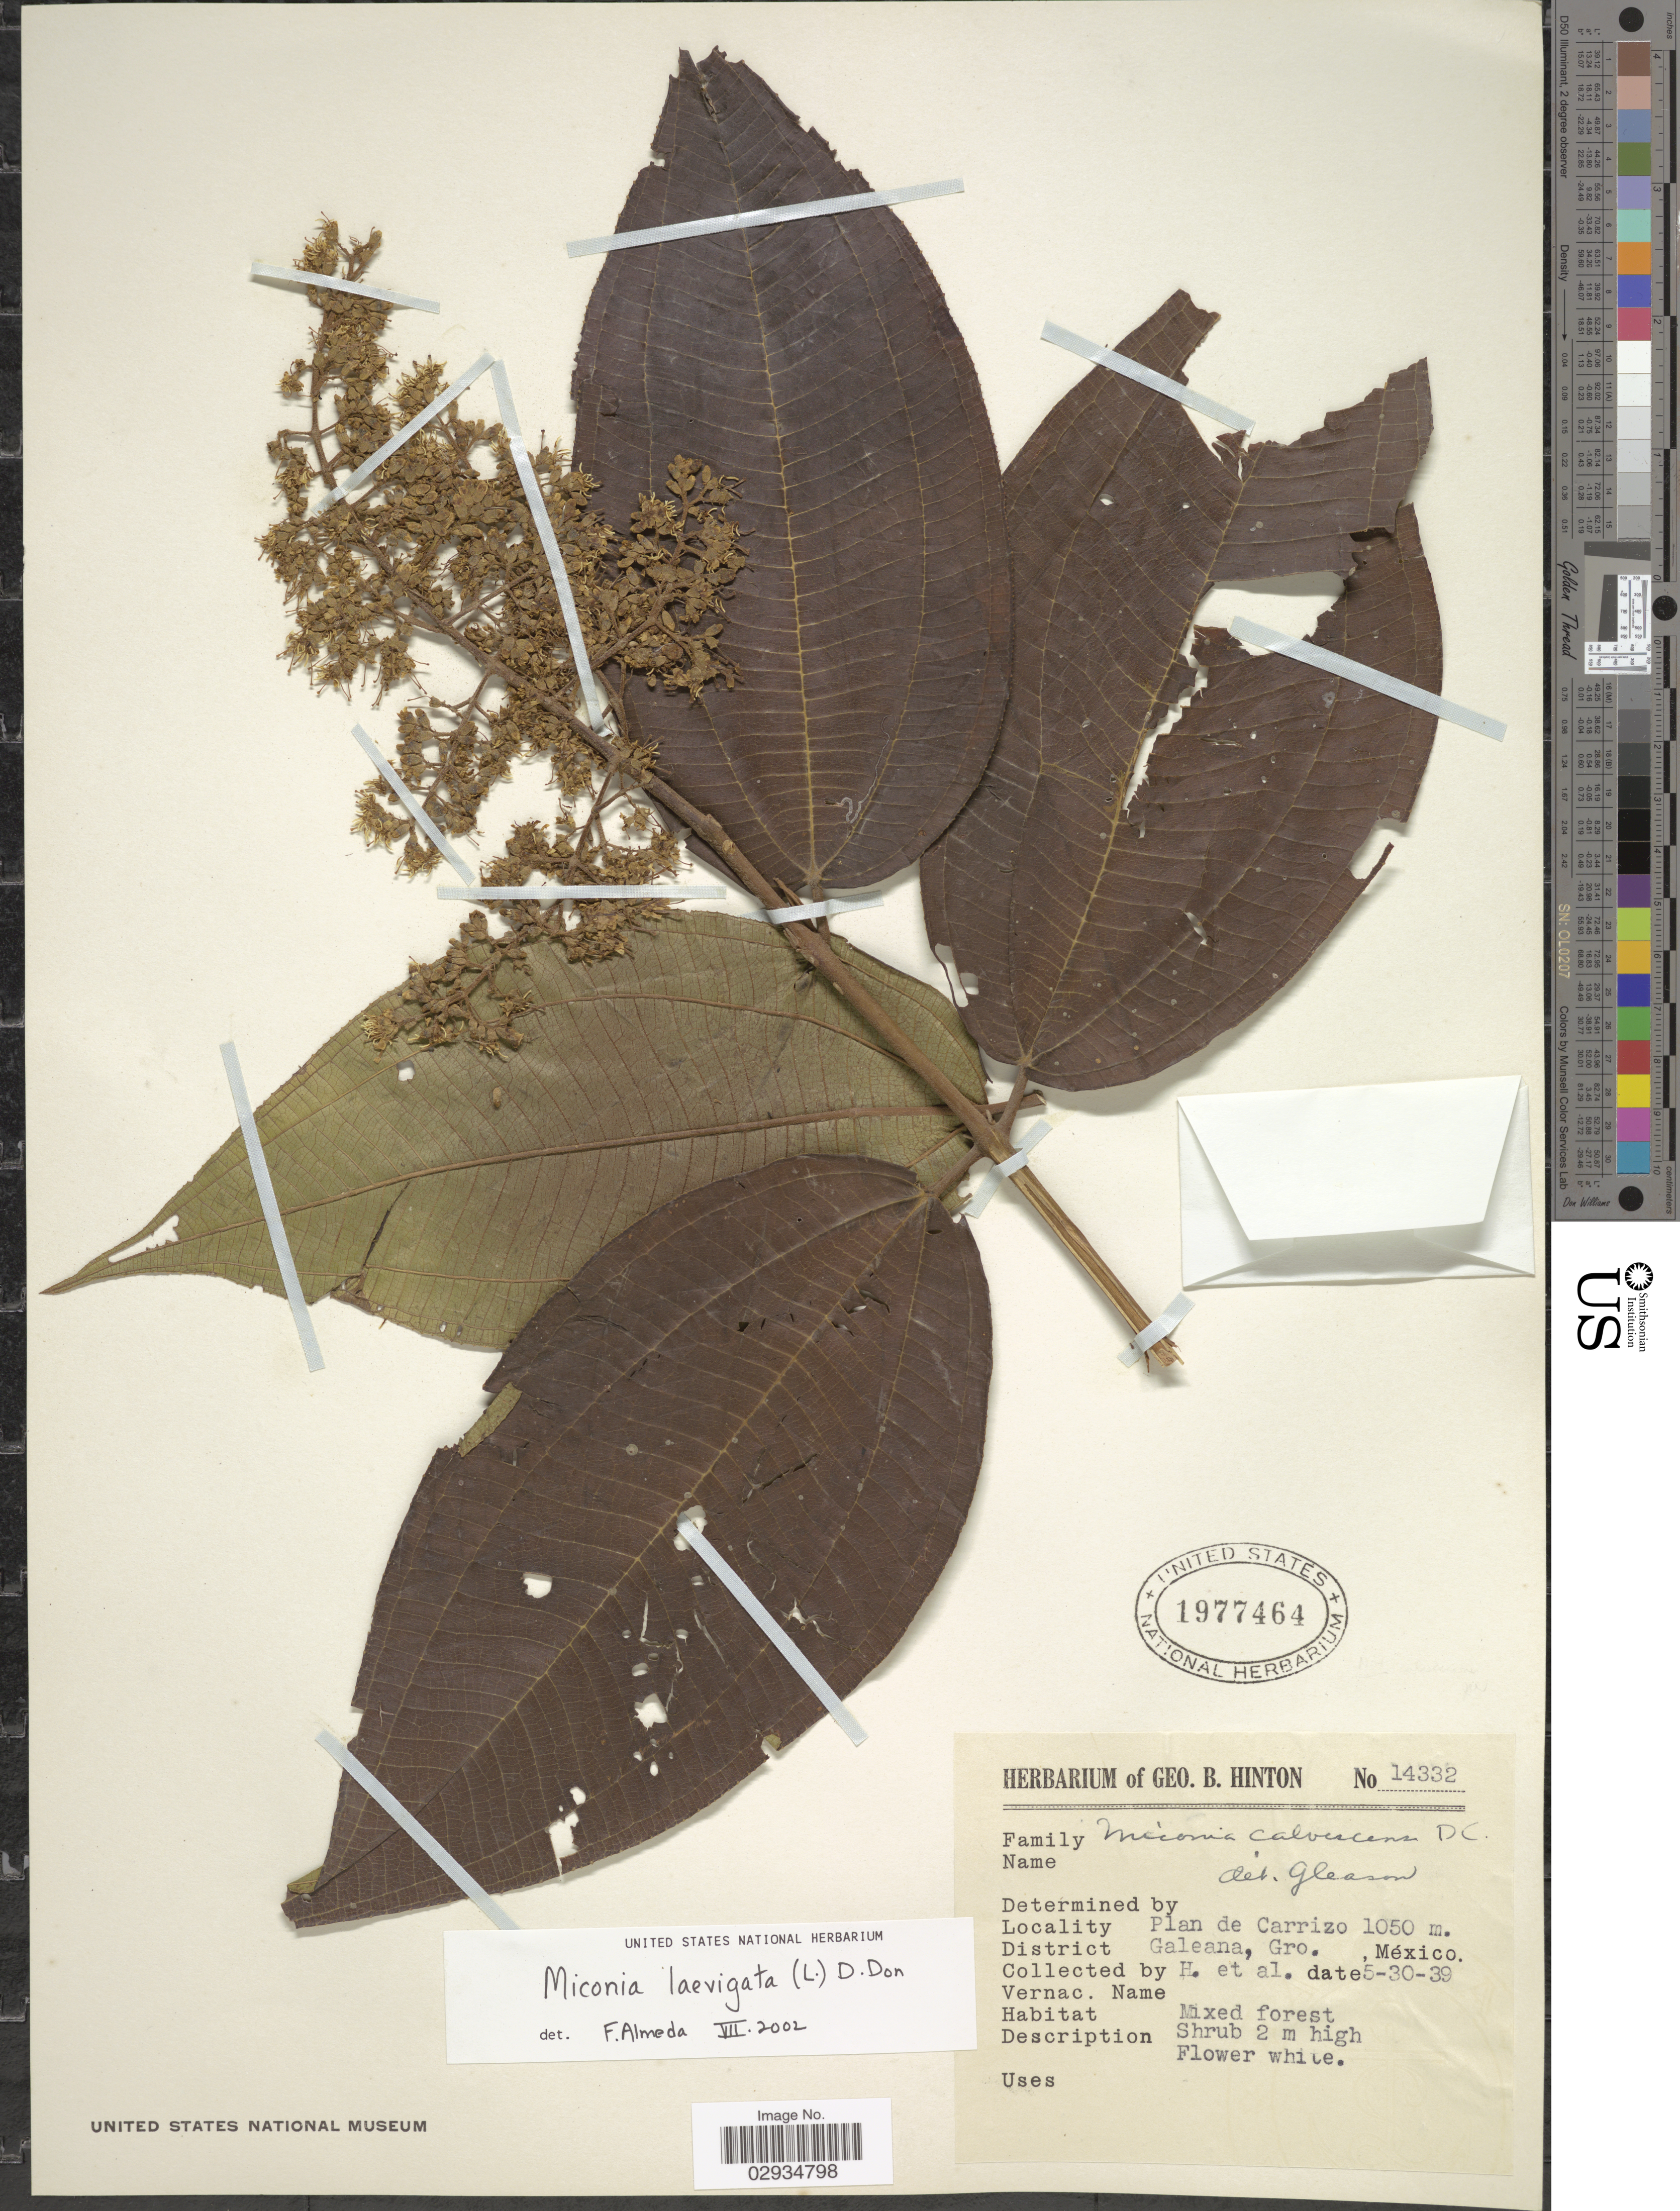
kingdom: Plantae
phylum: Tracheophyta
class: Magnoliopsida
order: Myrtales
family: Melastomataceae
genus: Miconia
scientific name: Miconia laevigata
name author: (L.) D. Don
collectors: G. B. Hinton & et al.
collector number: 14332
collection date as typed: Transcribed d/m/y: 30/5/39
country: Mexico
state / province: Guerrero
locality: Plan de Carrizo. District Galeana.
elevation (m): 1050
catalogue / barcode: US 1977464